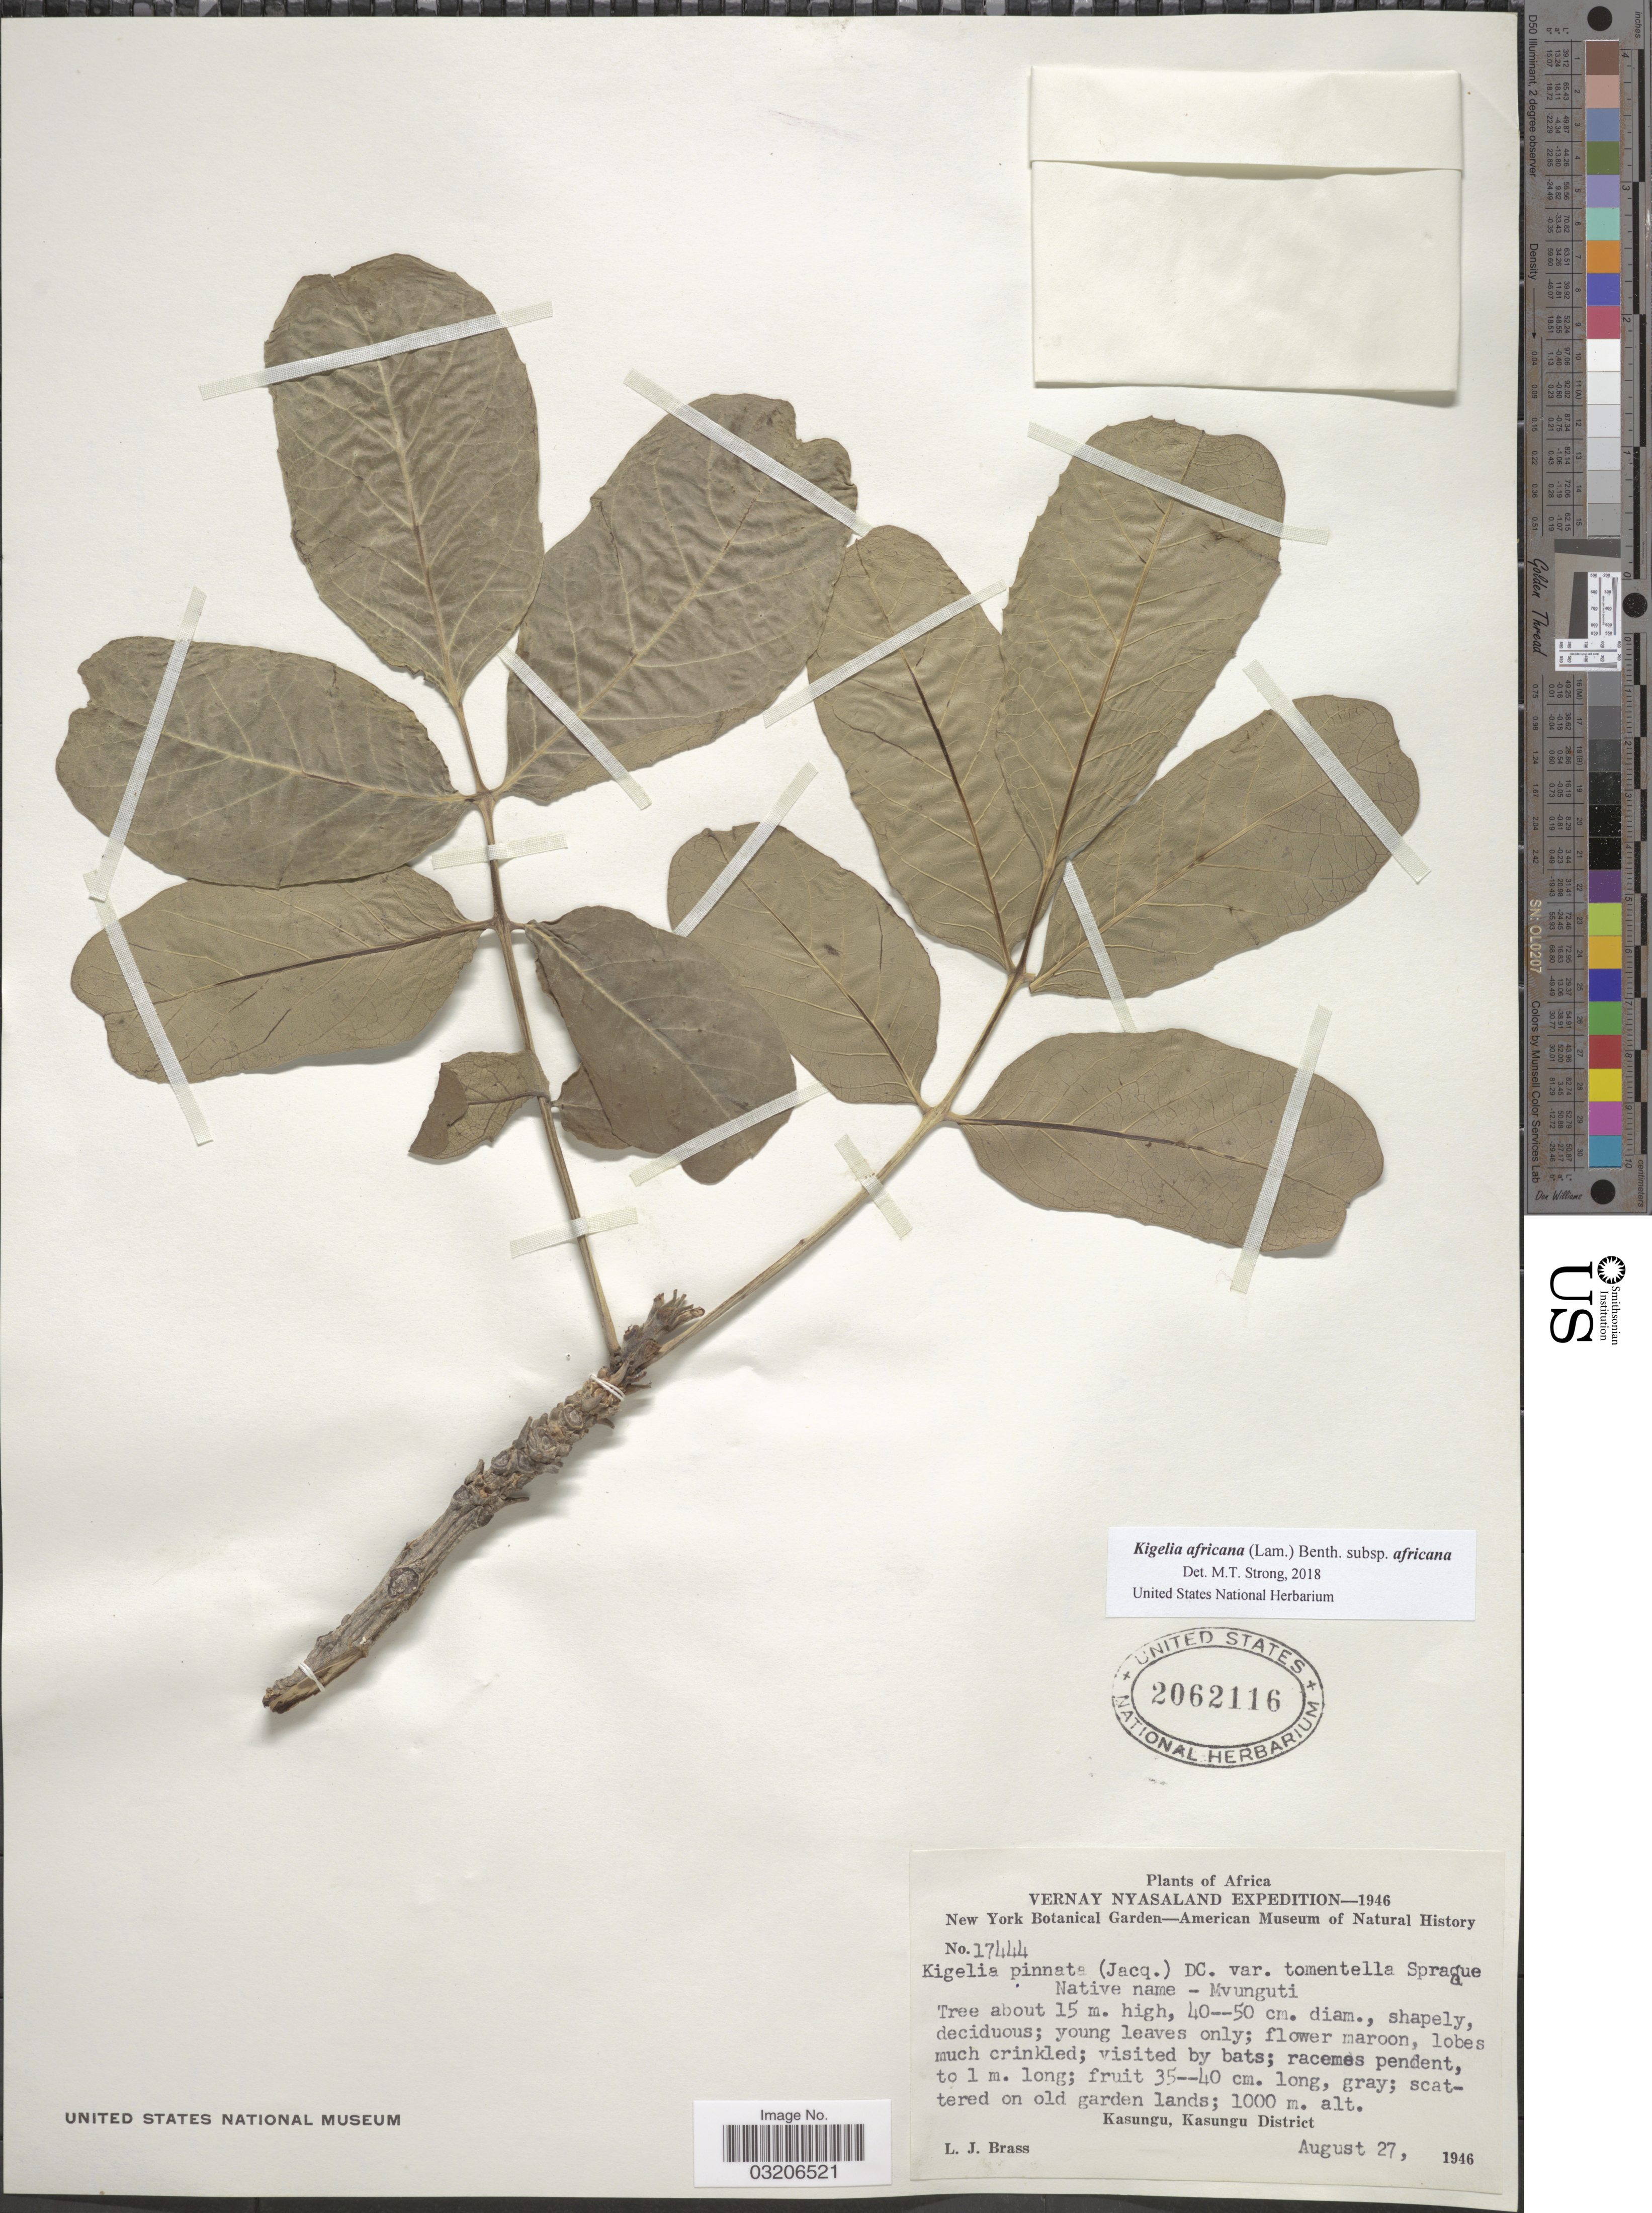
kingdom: Plantae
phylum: Tracheophyta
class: Magnoliopsida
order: Lamiales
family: Bignoniaceae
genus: Kigelia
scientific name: Kigelia africana subsp. africana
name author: (Lam.) Benth.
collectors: L. J. Brass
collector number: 17444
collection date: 1946-08-27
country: Malawi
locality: Vernay Nyasaland. Kasungu, Kasungu District.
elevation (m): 1000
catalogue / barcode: US 2062116